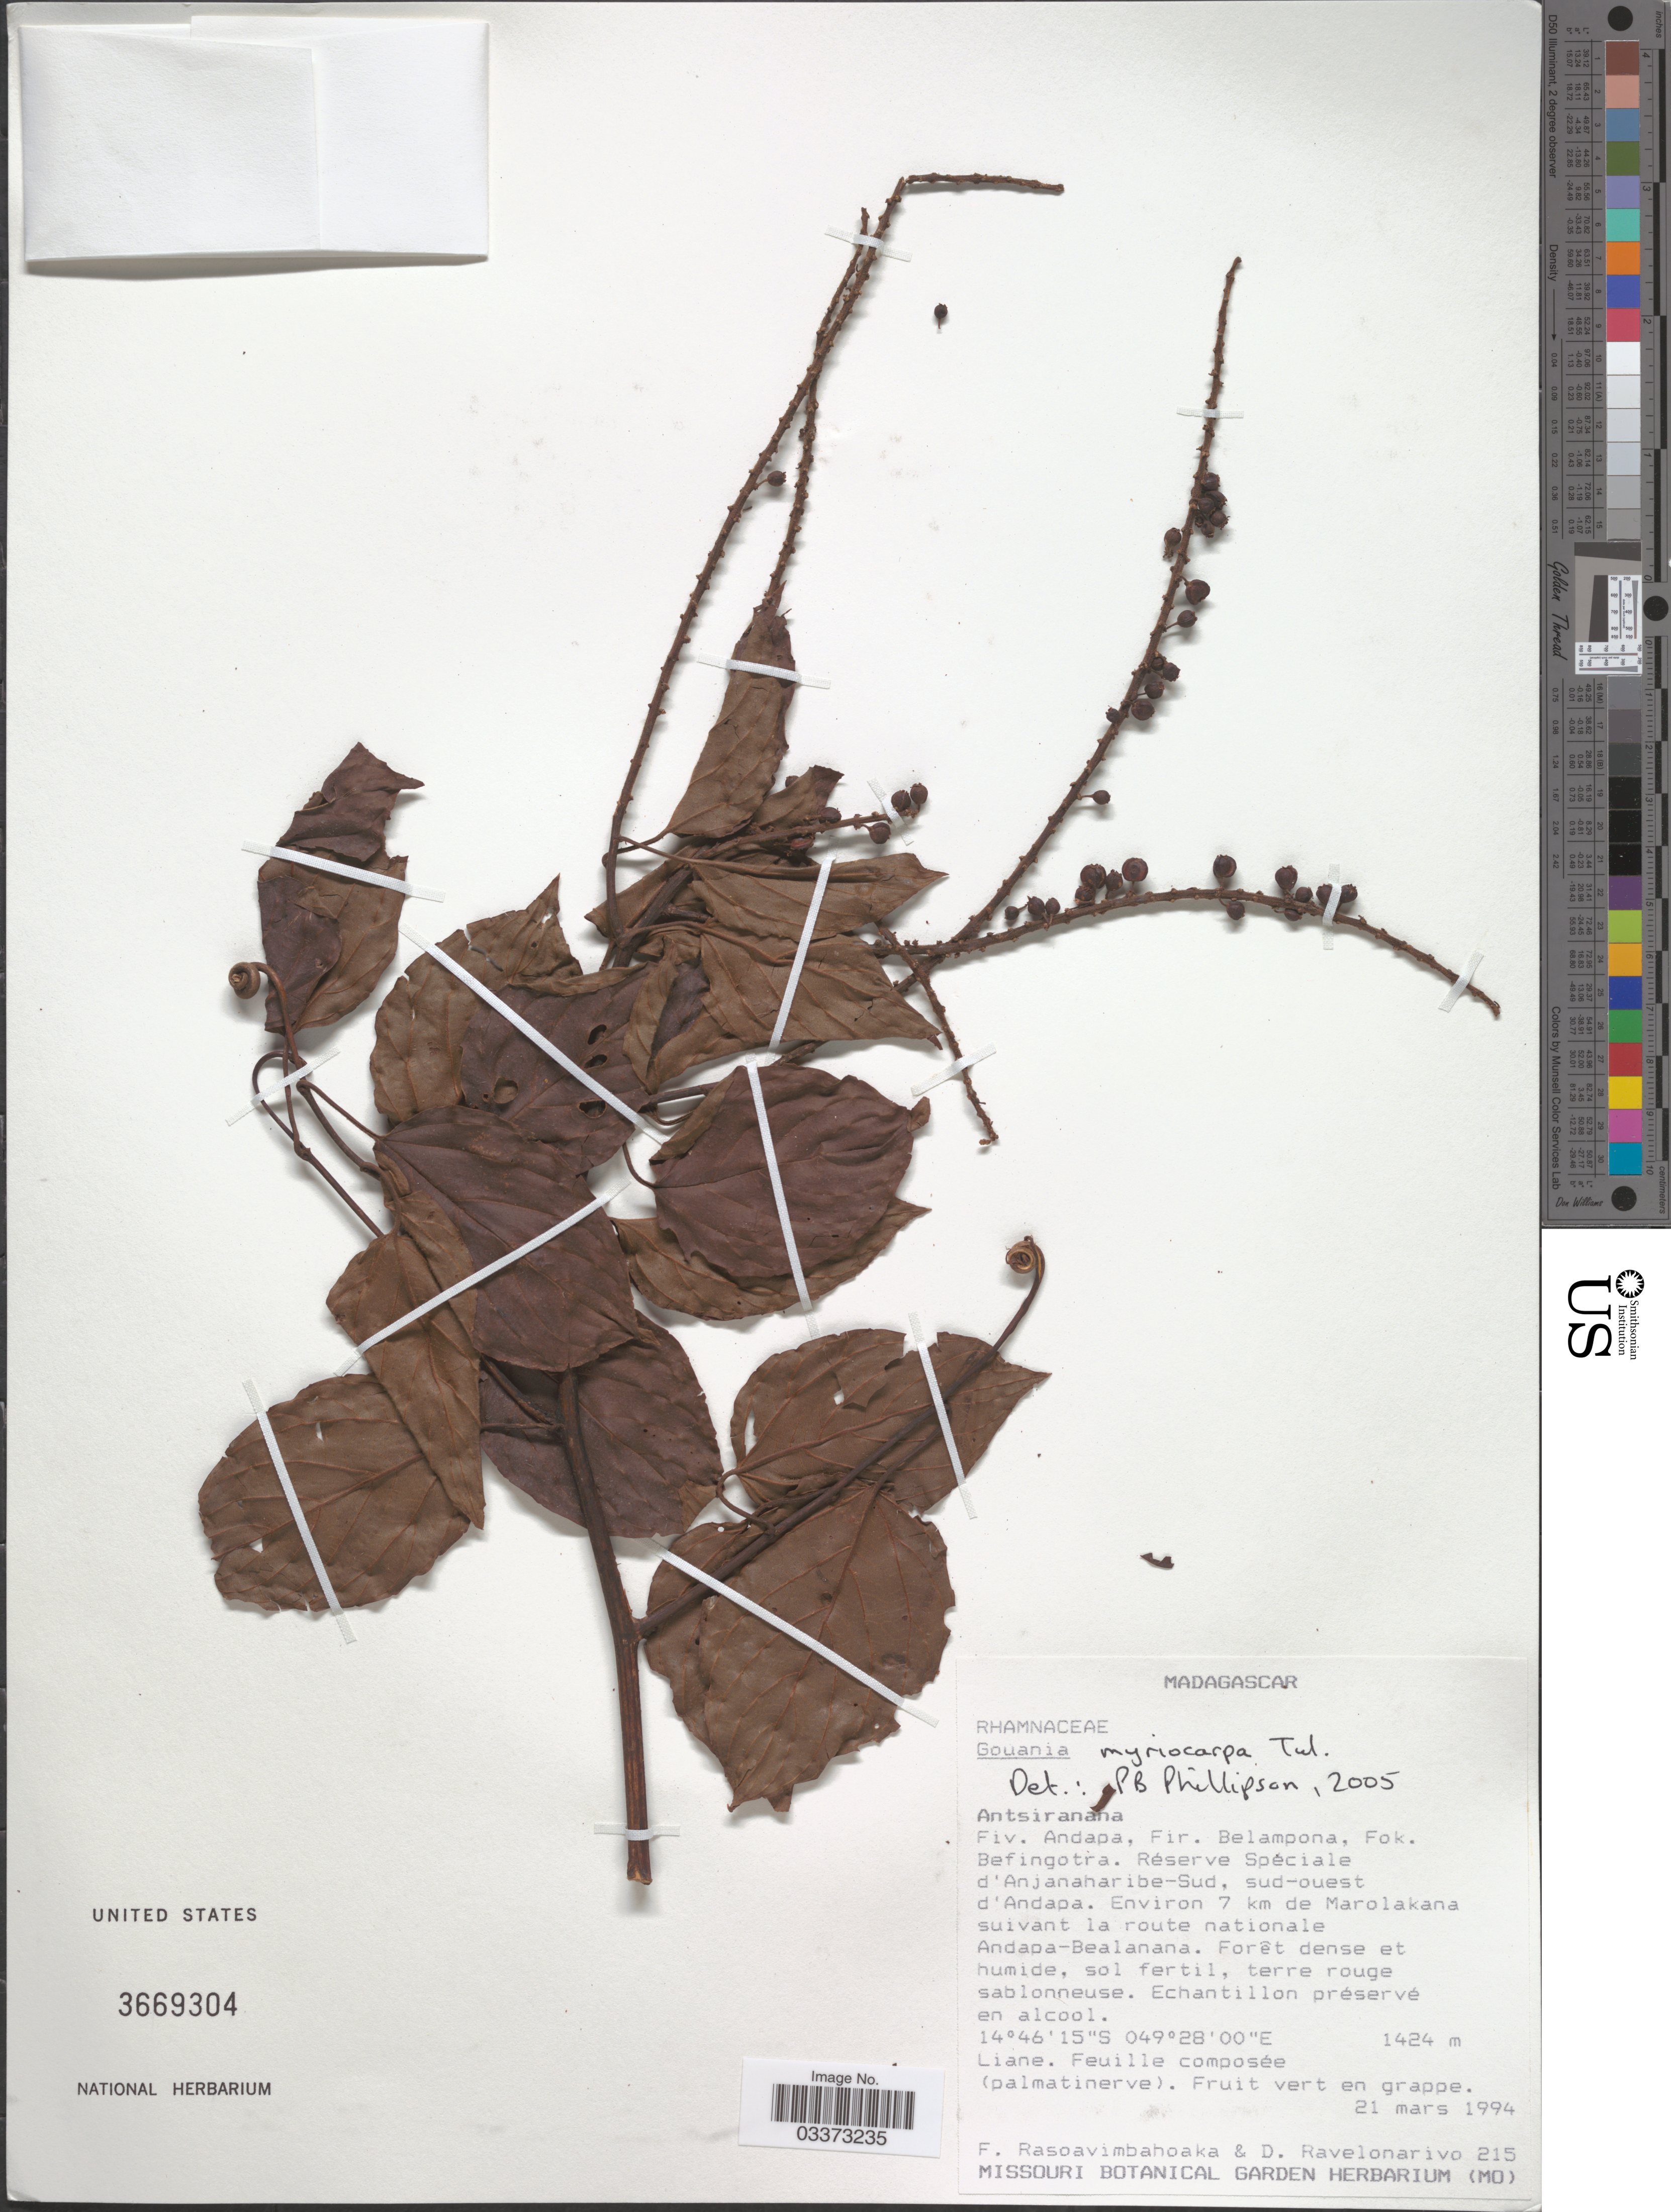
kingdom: Plantae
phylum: Tracheophyta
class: Magnoliopsida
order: Rosales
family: Rhamnaceae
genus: Gouania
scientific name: Gouania myriocarpa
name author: Tul.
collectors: F. Rasoavimbahoaka & D. Ravelonarivo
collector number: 215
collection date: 1994-03-21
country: Madagascar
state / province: Sava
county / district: Andapa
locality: Fiv. Andapa, Fir. Belampona, Fok. Befingotra, Réserve Spéciale d'Anjanaharibe-Sud, sud-ouest d'Andapa. Environ 7 km de Marolakana suivant la route nationale Andapa-Bealanana.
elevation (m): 1424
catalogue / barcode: US 3669304